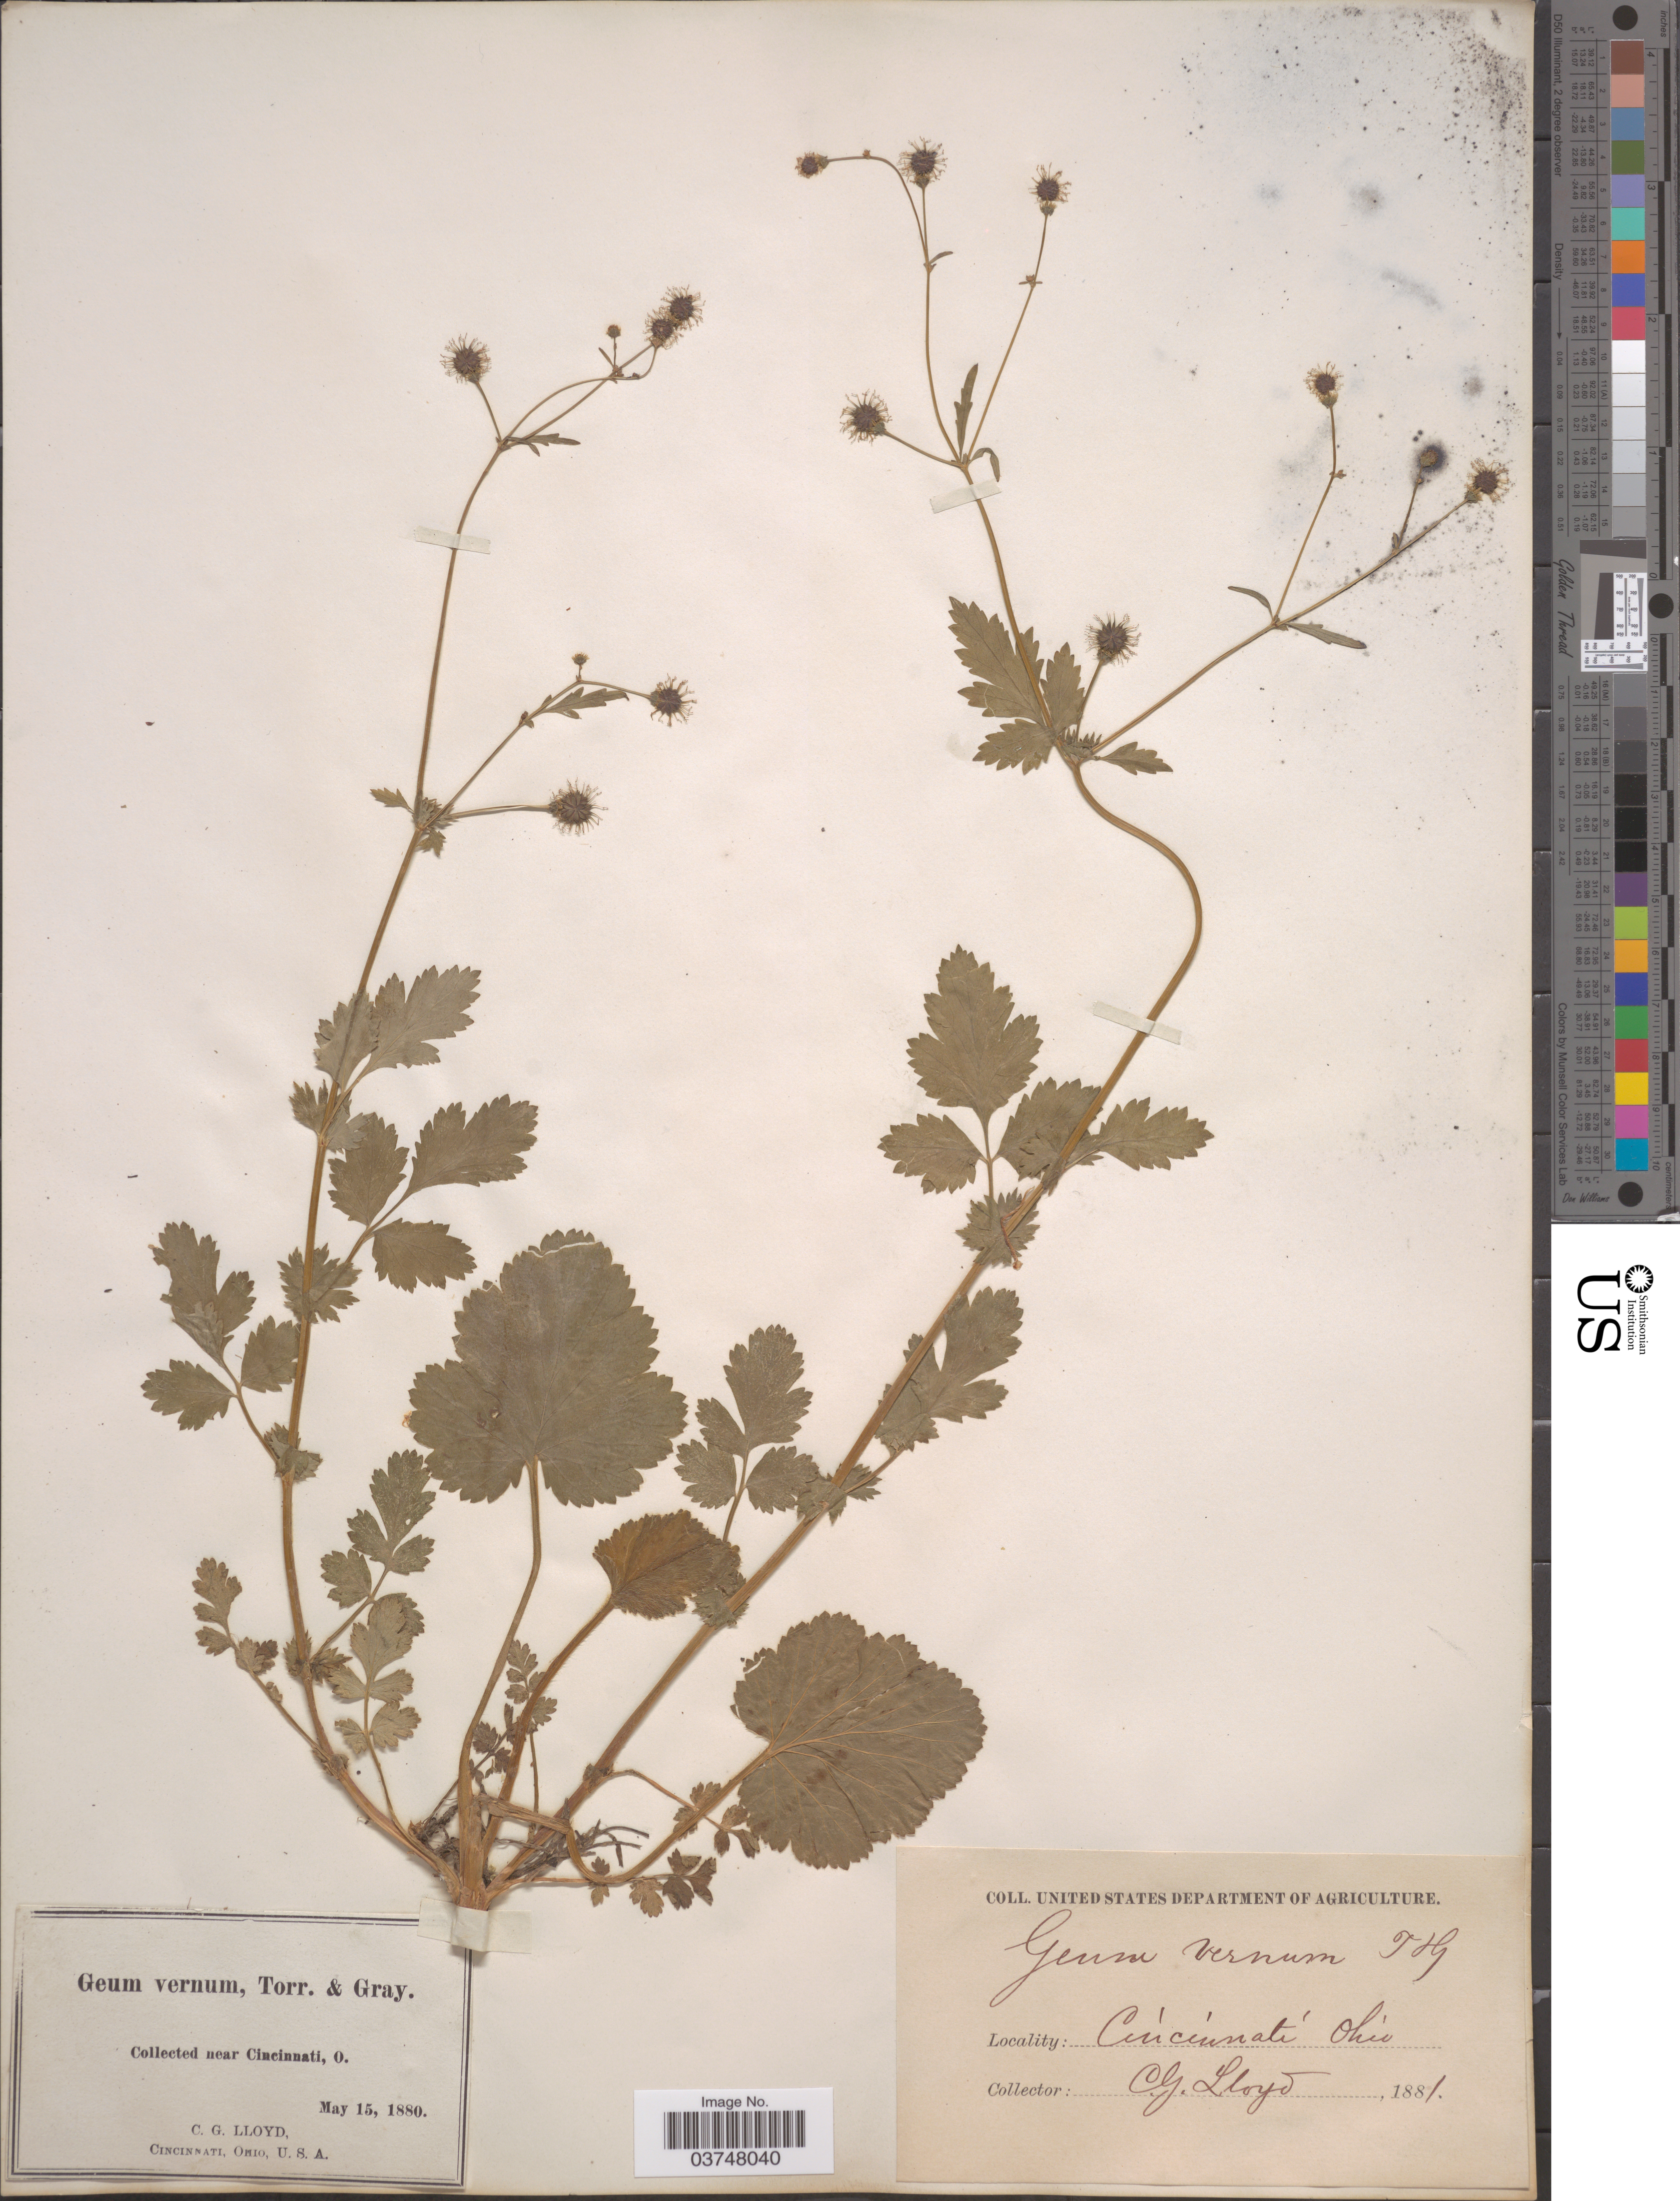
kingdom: Plantae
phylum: Tracheophyta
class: Magnoliopsida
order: Rosales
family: Rosaceae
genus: Geum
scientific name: Geum vernum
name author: (Raf.) Torr. & A. Gray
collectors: C. G. Lloyd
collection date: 1880-05-15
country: United States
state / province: Ohio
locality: Near Cincinnati.